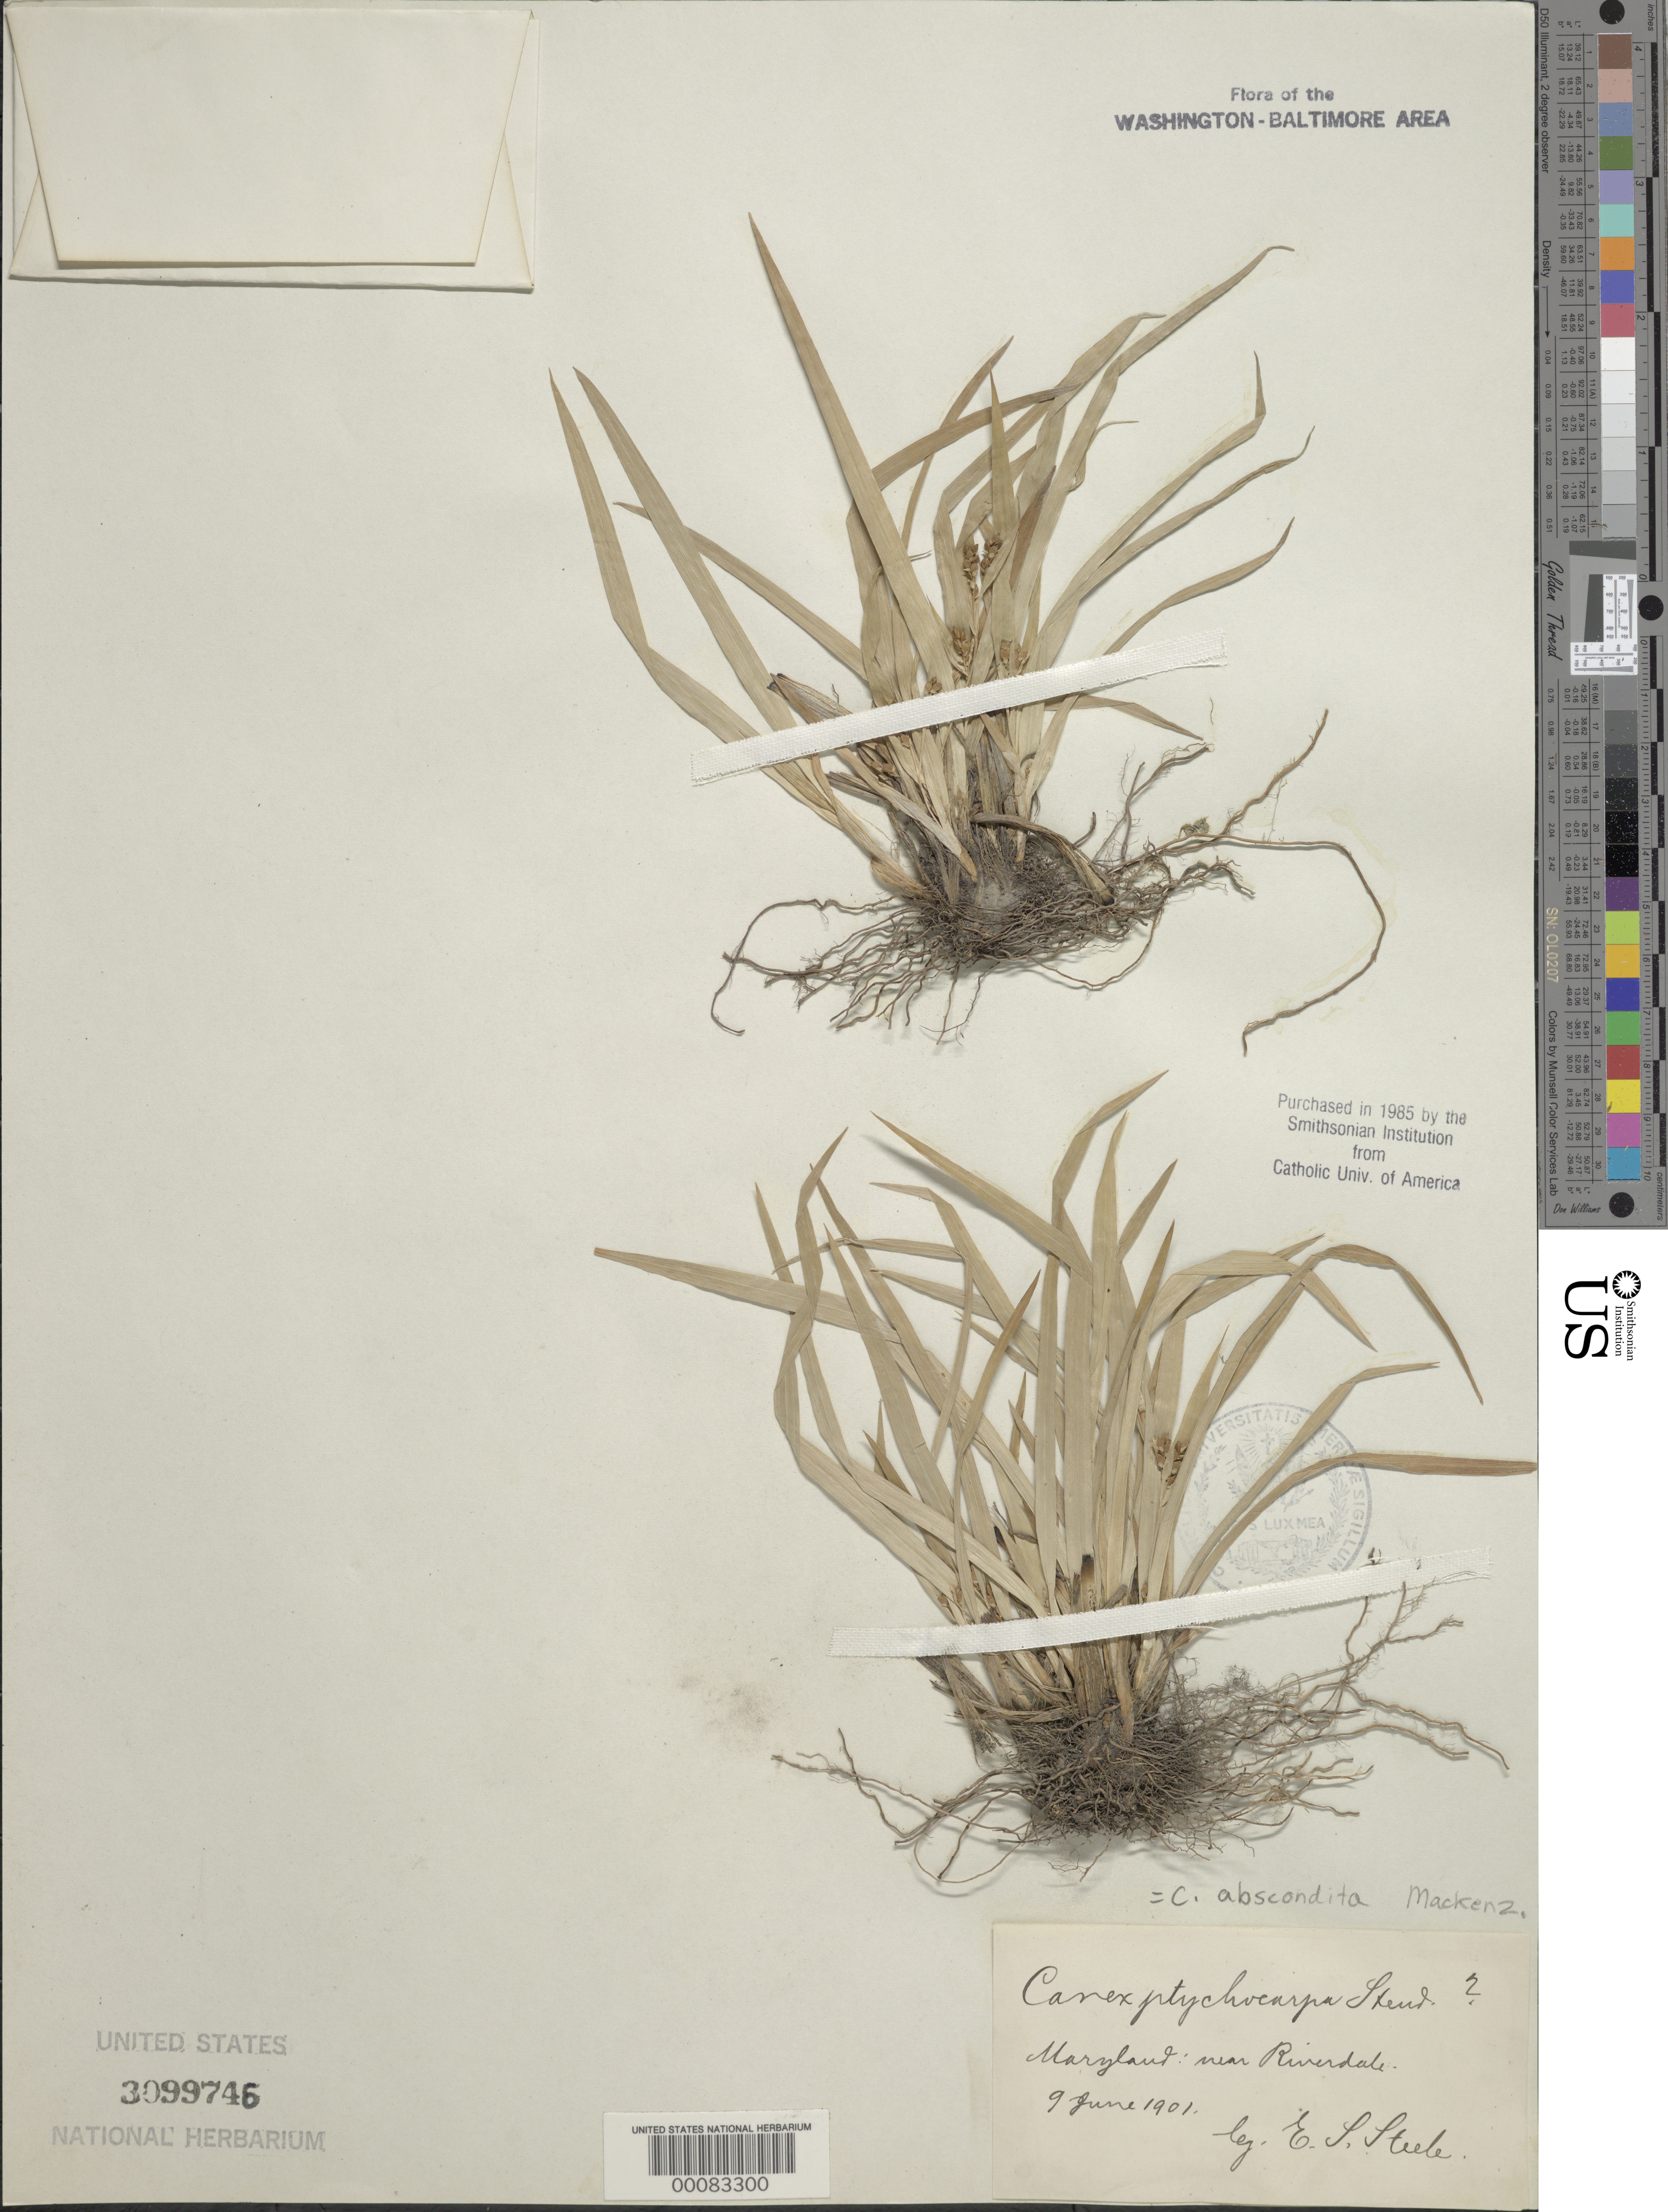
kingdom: Plantae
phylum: Tracheophyta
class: Liliopsida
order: Poales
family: Cyperaceae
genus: Carex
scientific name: Carex abscondita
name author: Mack.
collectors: E. Steele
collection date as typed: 09 Jun 1901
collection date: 1901-06-09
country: United States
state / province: Maryland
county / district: Prince George's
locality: Near Riverdale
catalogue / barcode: US 3099746